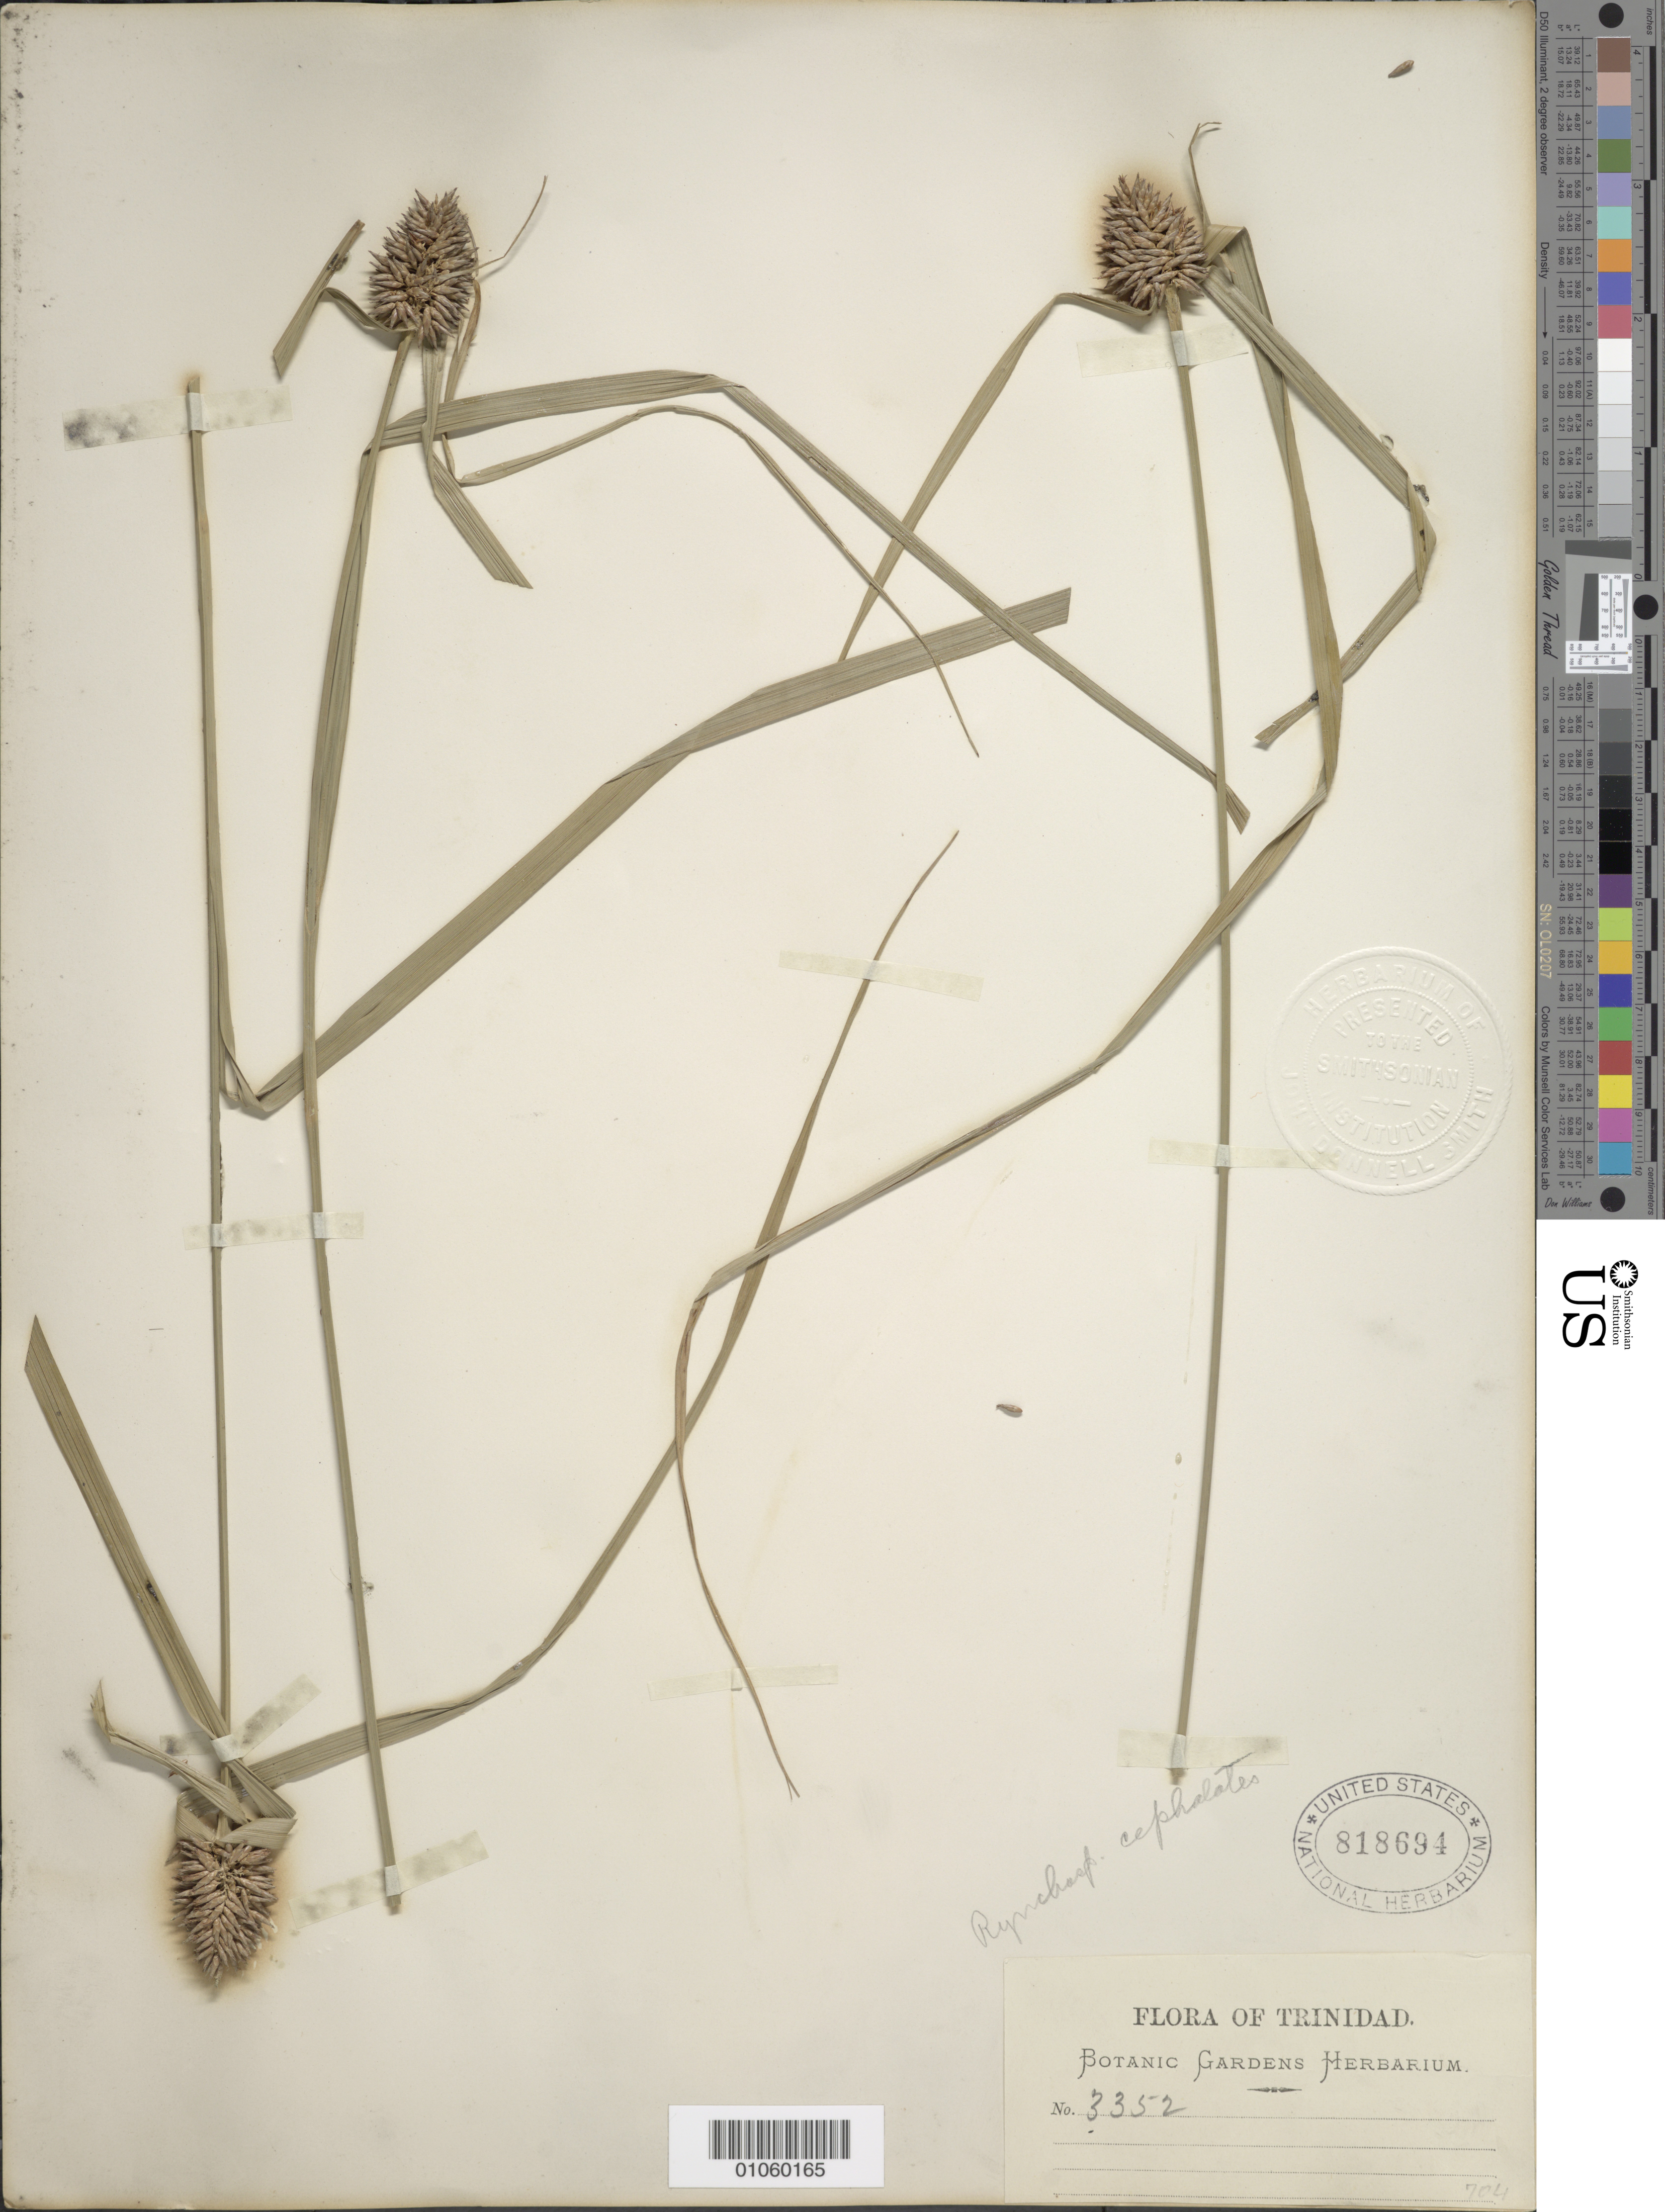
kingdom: Plantae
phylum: Tracheophyta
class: Liliopsida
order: Poales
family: Cyperaceae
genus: Rhynchospora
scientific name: Rhynchospora cephalotes var. cephalotes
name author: (L.) Vahl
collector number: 3352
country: Trinidad and Tobago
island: Trinidad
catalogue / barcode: US 818694